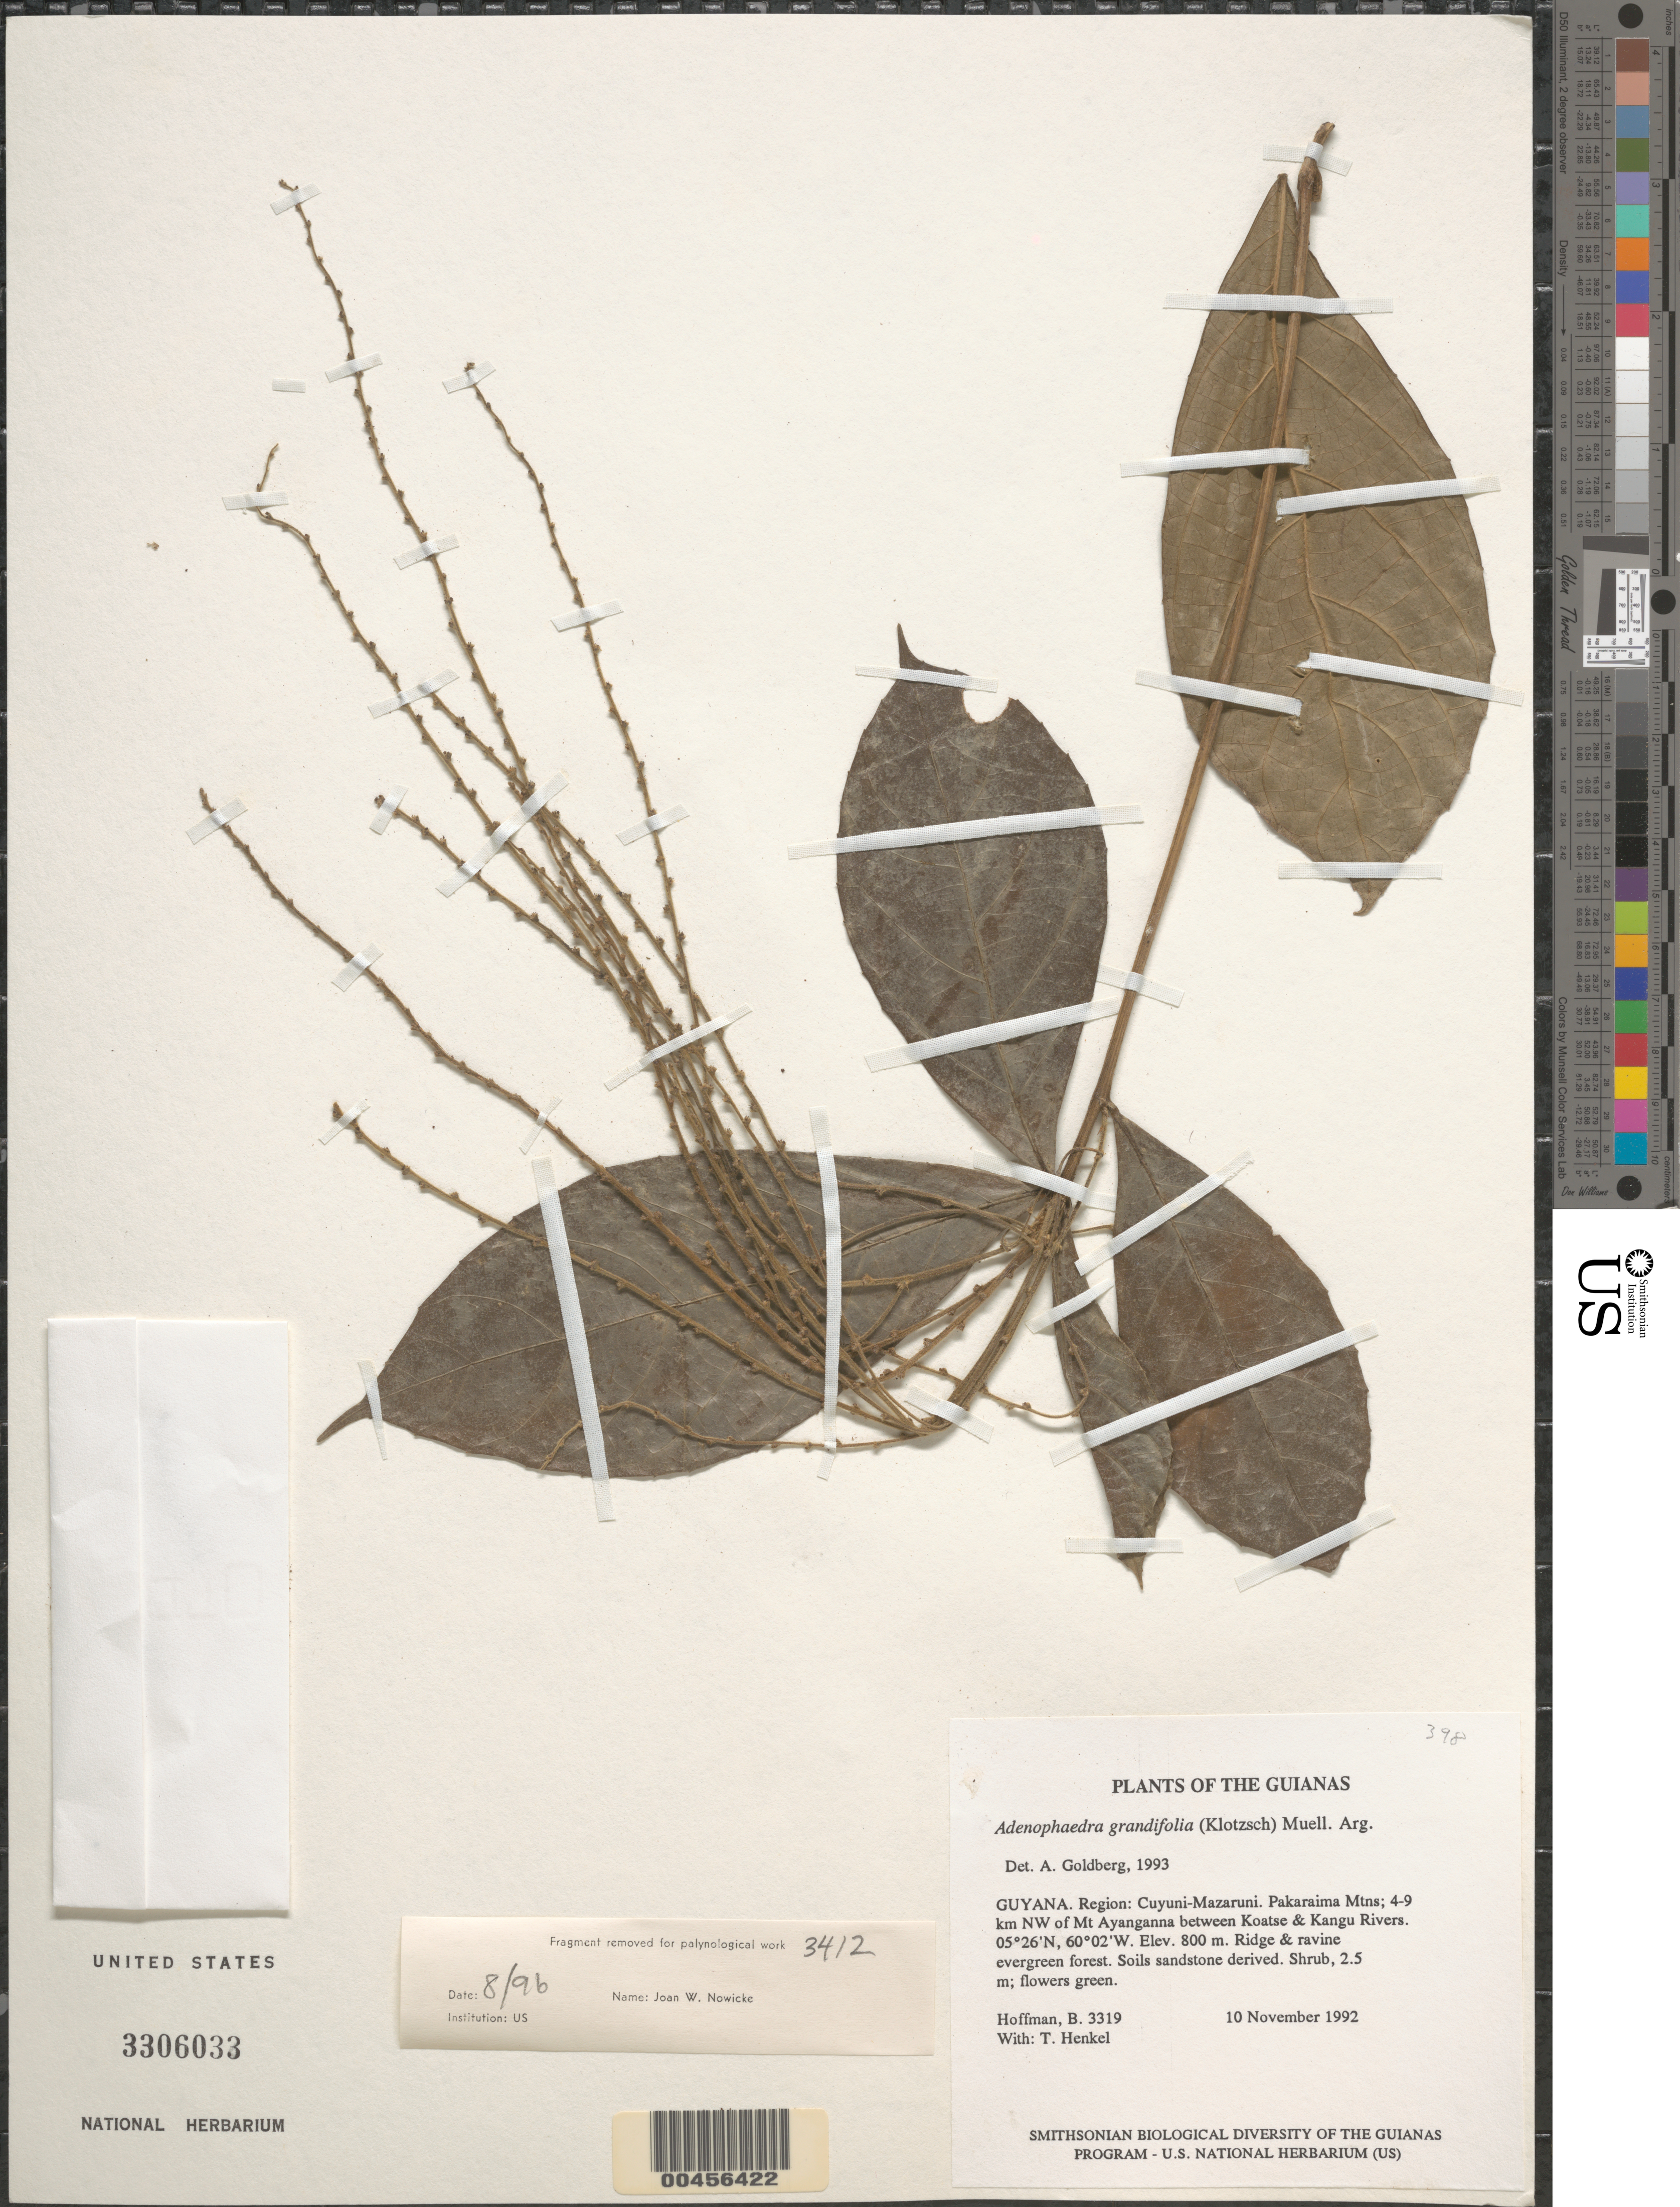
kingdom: Plantae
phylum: Tracheophyta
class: Magnoliopsida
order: Malpighiales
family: Euphorbiaceae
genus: Adenophaedra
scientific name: Adenophaedra grandifolia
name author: (Klotzsch) Müll. Arg.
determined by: Goldberg, Aaron, (US), NMNH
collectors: B. Hoffman & T. Henkel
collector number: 3319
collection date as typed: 10 November 1992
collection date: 1992-11-10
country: Guyana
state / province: Cuyuni-Mazaruni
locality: Pakaraima Mountains; 4-9 km NW of Mt. Ayanganna between Koatse & Kangu Rivers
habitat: Ridge and ravine evergreen forest. Sandstone derived soils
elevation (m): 800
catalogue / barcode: US 3306033